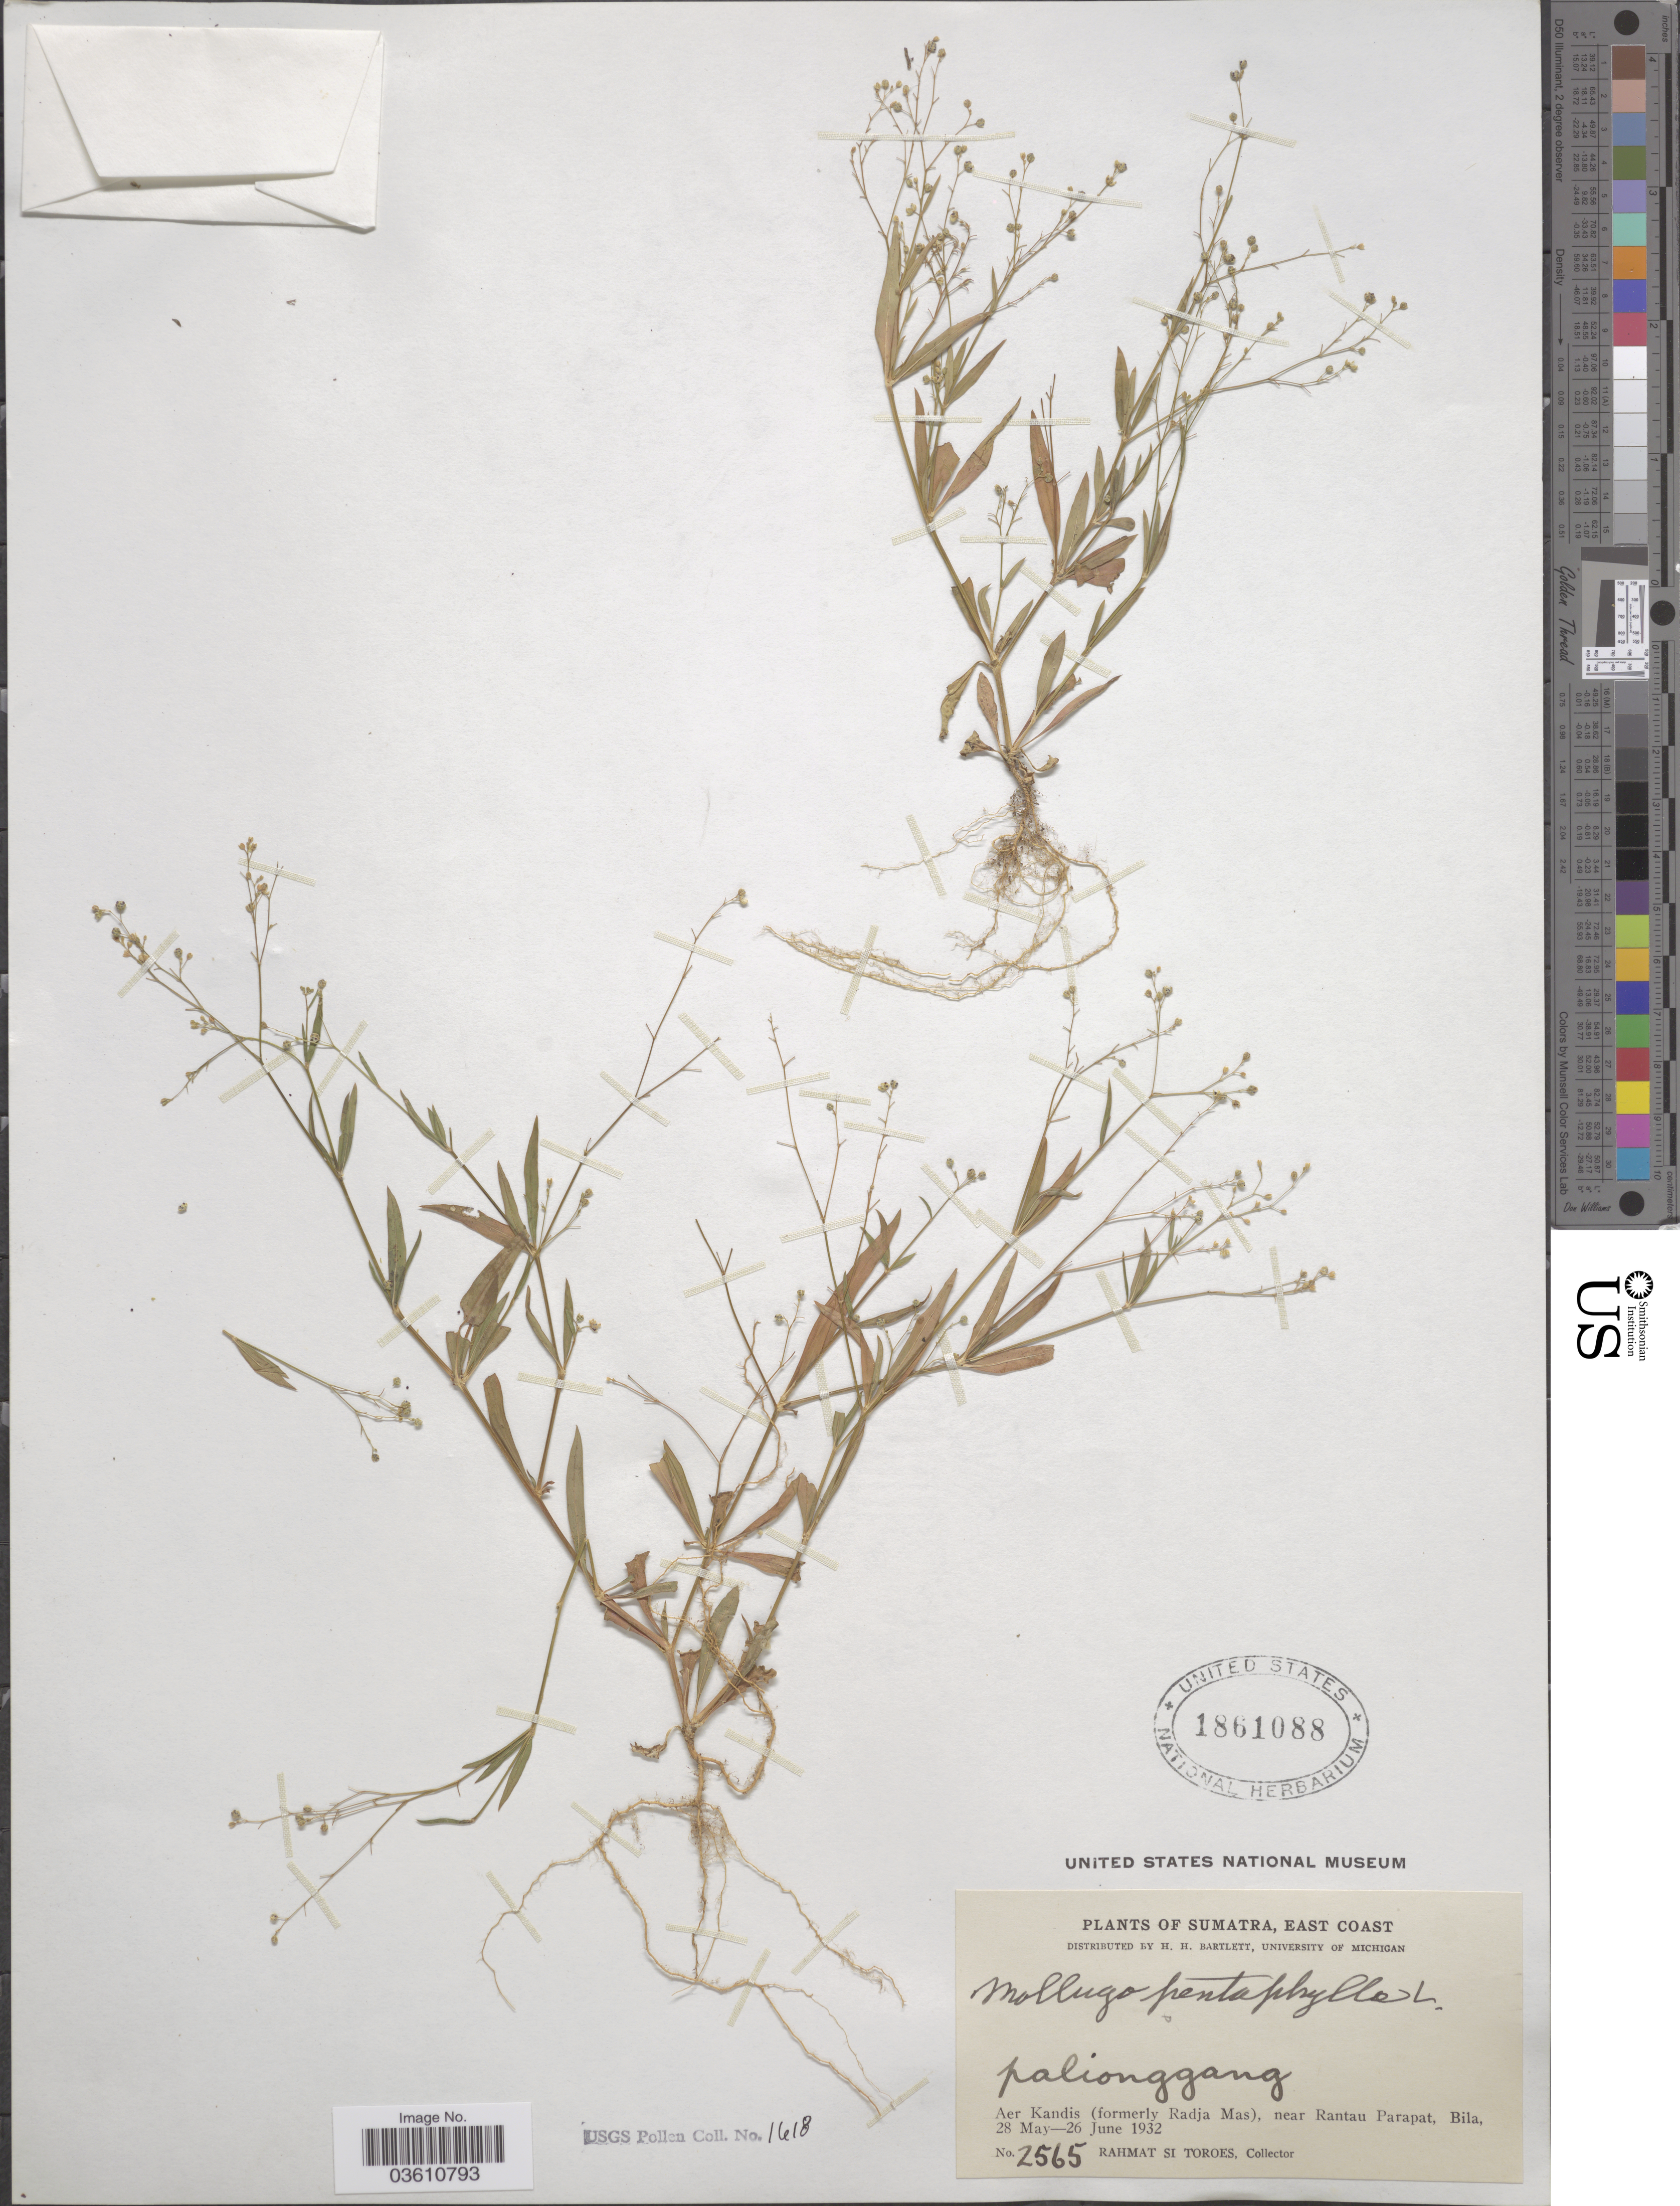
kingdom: Plantae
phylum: Tracheophyta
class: Magnoliopsida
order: Caryophyllales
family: Molluginaceae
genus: Trigastrotheca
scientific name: Trigastrotheca pentaphylla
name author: (L.) Thulin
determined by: Strong, Mark T., (BOT), Smithsonian Institution - National Museum of Natural History (UNITED STATES)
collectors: Rahmat Si Boeea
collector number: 2565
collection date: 1932-05-28/1932-06-26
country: Indonesia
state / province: Sumatra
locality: East Coast. Aer Kandis (formerly Radja Mas), near Rantau Parapat, Bila.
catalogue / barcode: US 1861088